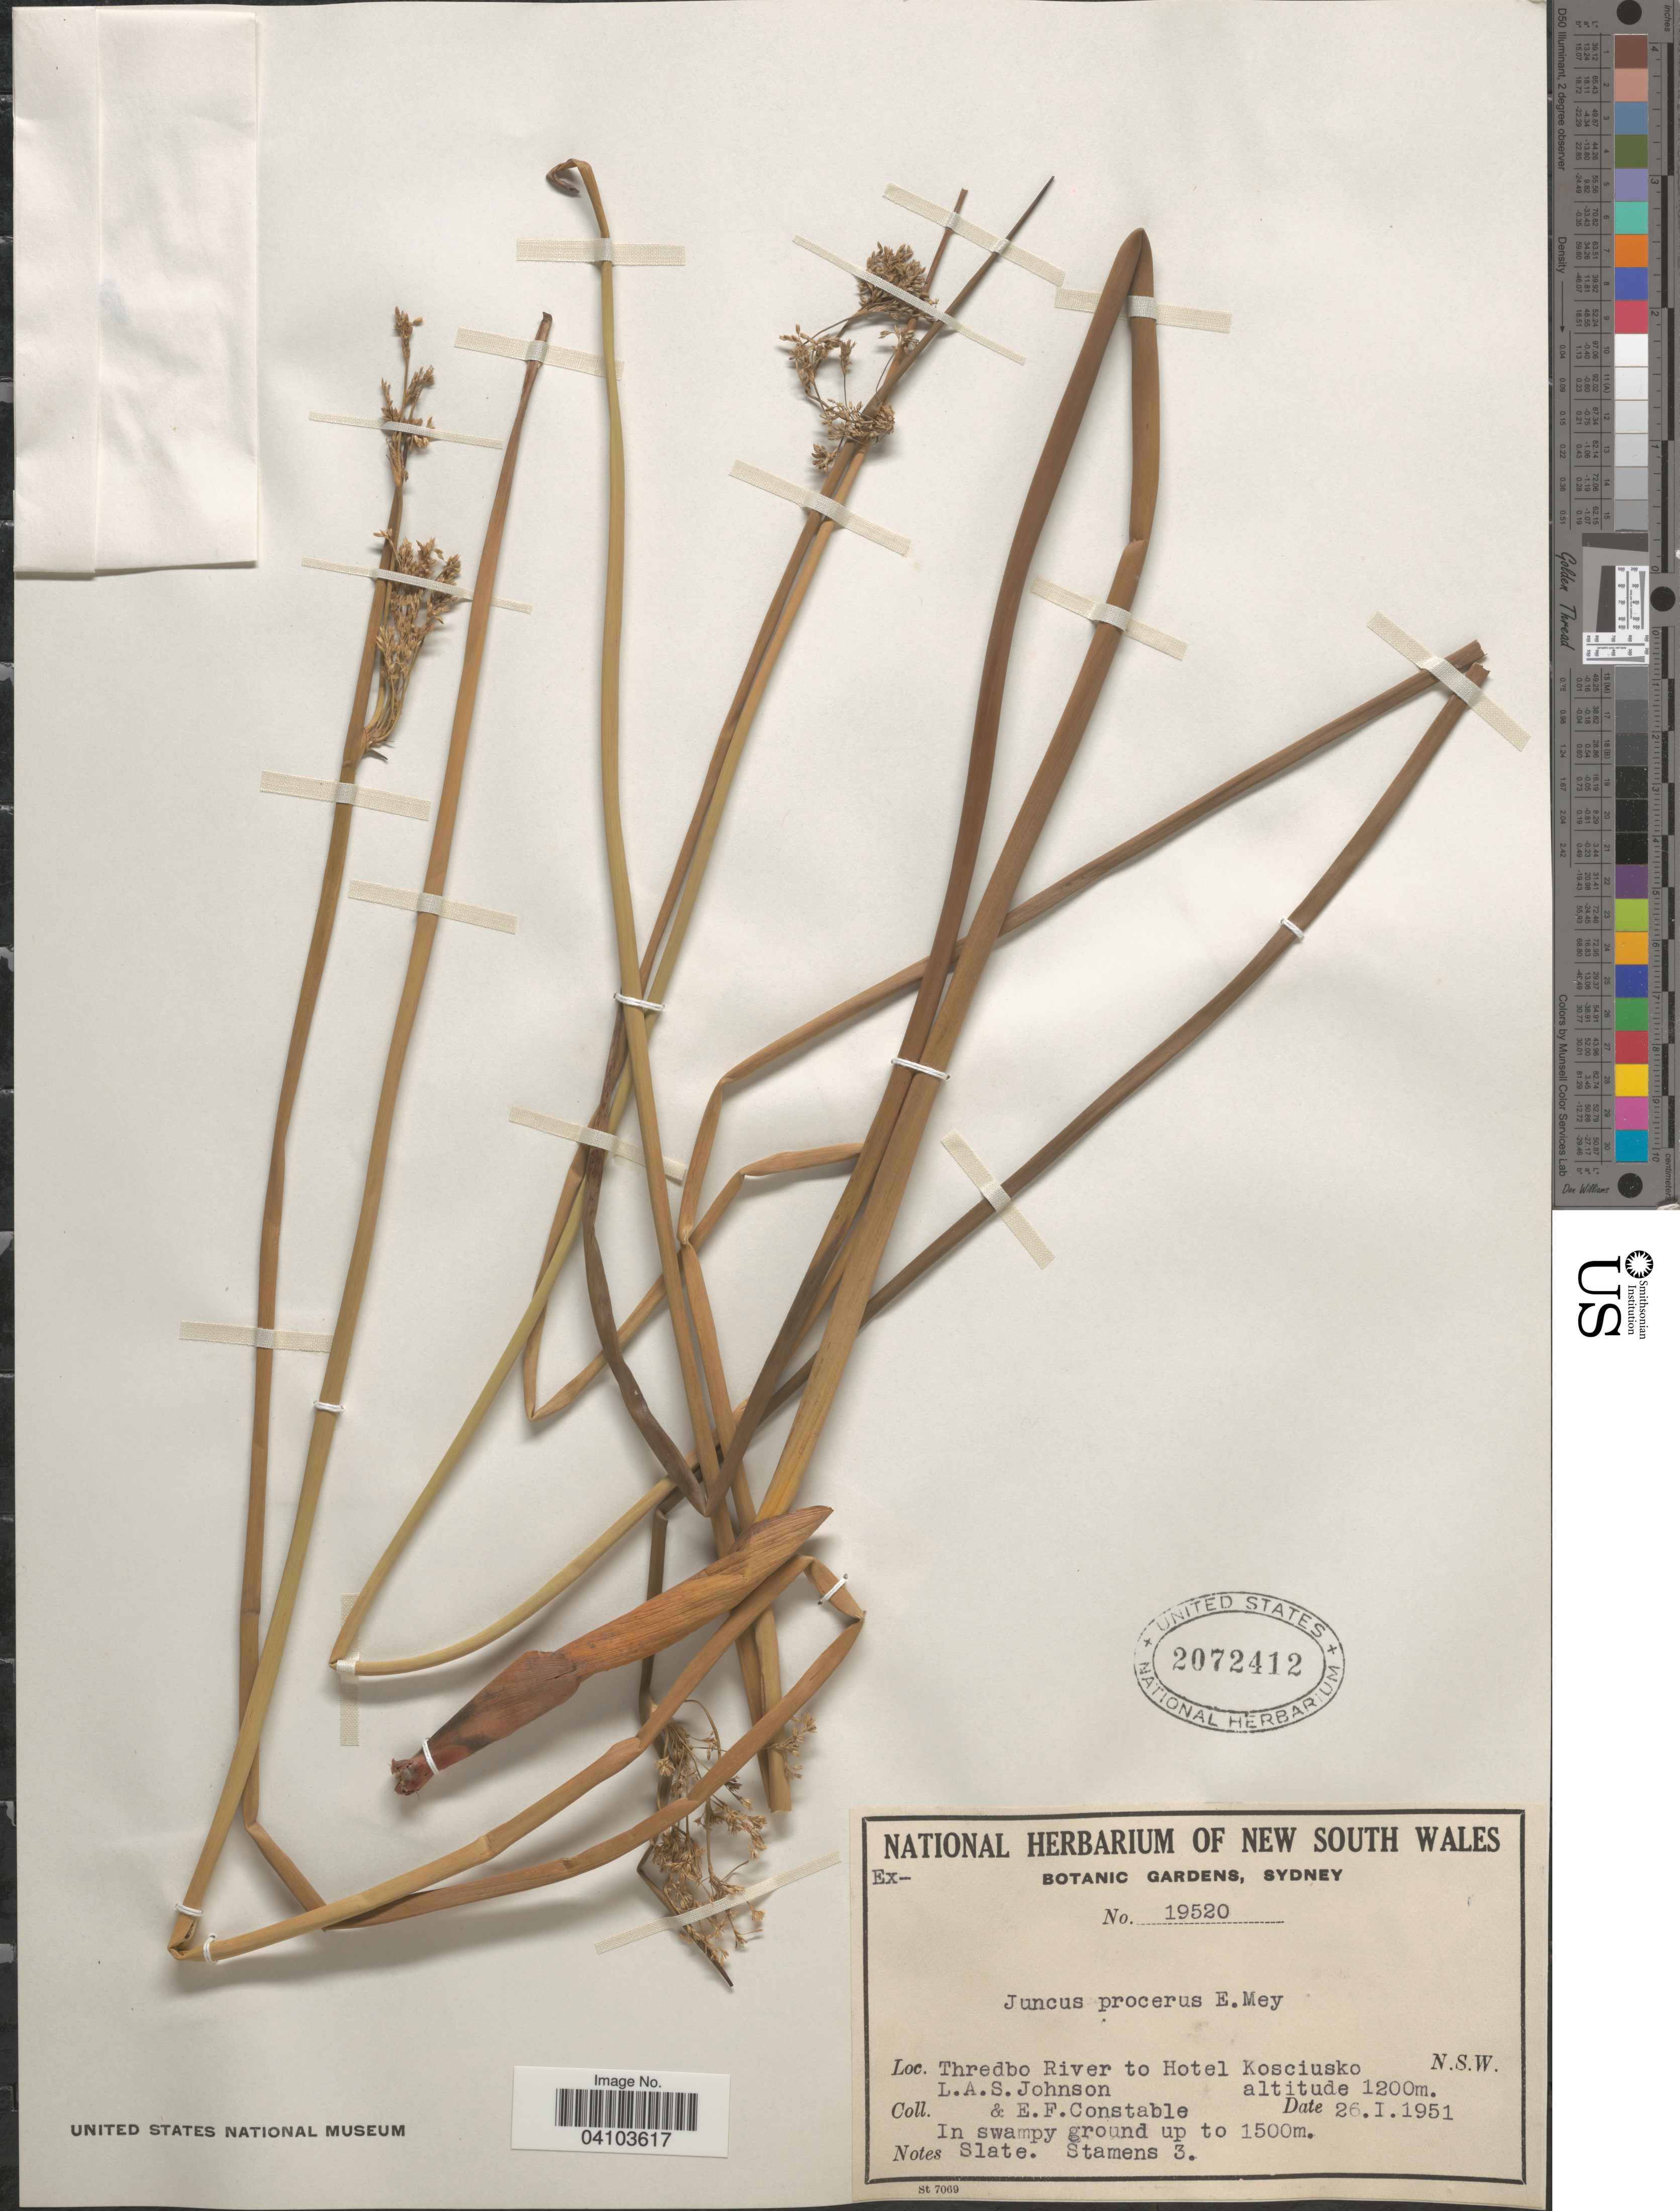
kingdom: Plantae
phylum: Tracheophyta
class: Liliopsida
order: Poales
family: Juncaceae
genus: Juncus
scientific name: Juncus procerus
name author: E. Mey.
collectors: L. A. S. Johnson & E. F. Constable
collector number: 19520?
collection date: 1951-01-26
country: Australia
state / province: New South Wales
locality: Thredbo River to Hotel Kosciusko.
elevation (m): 1200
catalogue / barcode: US 2072412